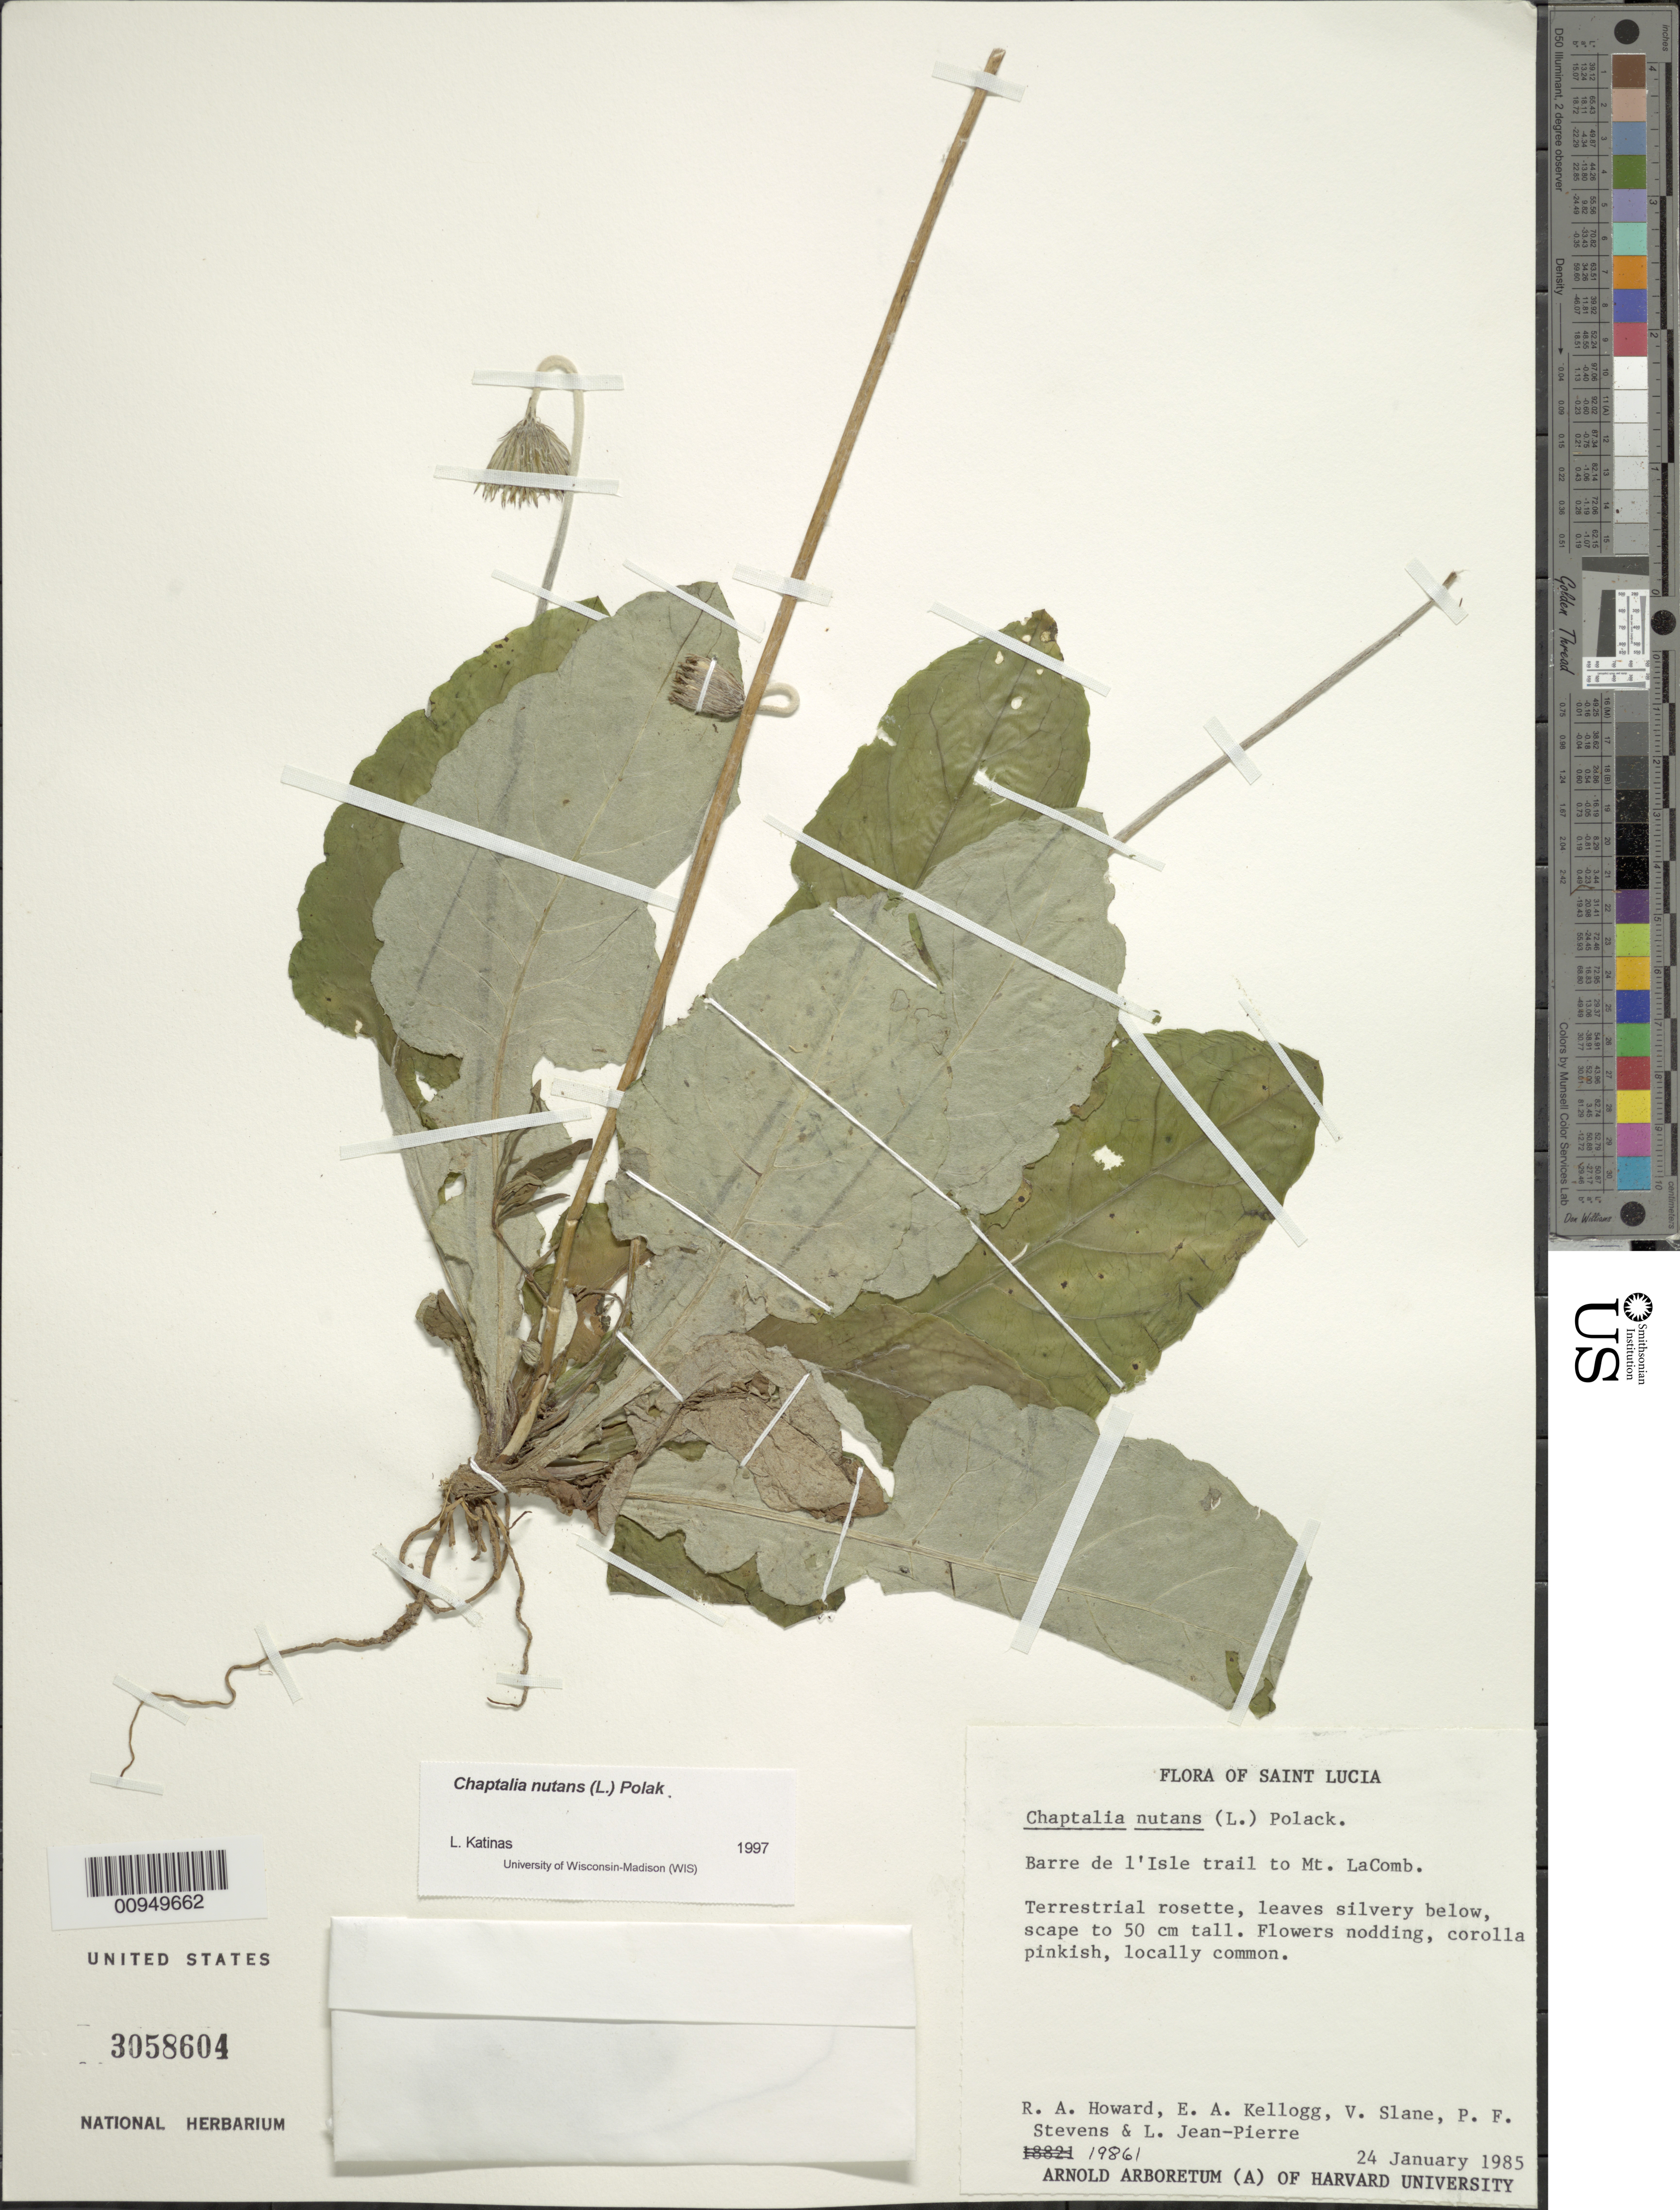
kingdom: Plantae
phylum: Tracheophyta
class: Magnoliopsida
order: Asterales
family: Asteraceae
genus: Chaptalia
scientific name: Chaptalia nutans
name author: (L.) Pol.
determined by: Katinas, L.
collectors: R. A. Howard, E. A. Kellogg, V. Slane, P. F. Stevens & L. L. Jean-Pierre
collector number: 19861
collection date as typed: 24 Jan 1985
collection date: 1985-01-24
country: St. Lucia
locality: Barre de l'Isle trail to mt. LaComb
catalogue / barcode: US 58604